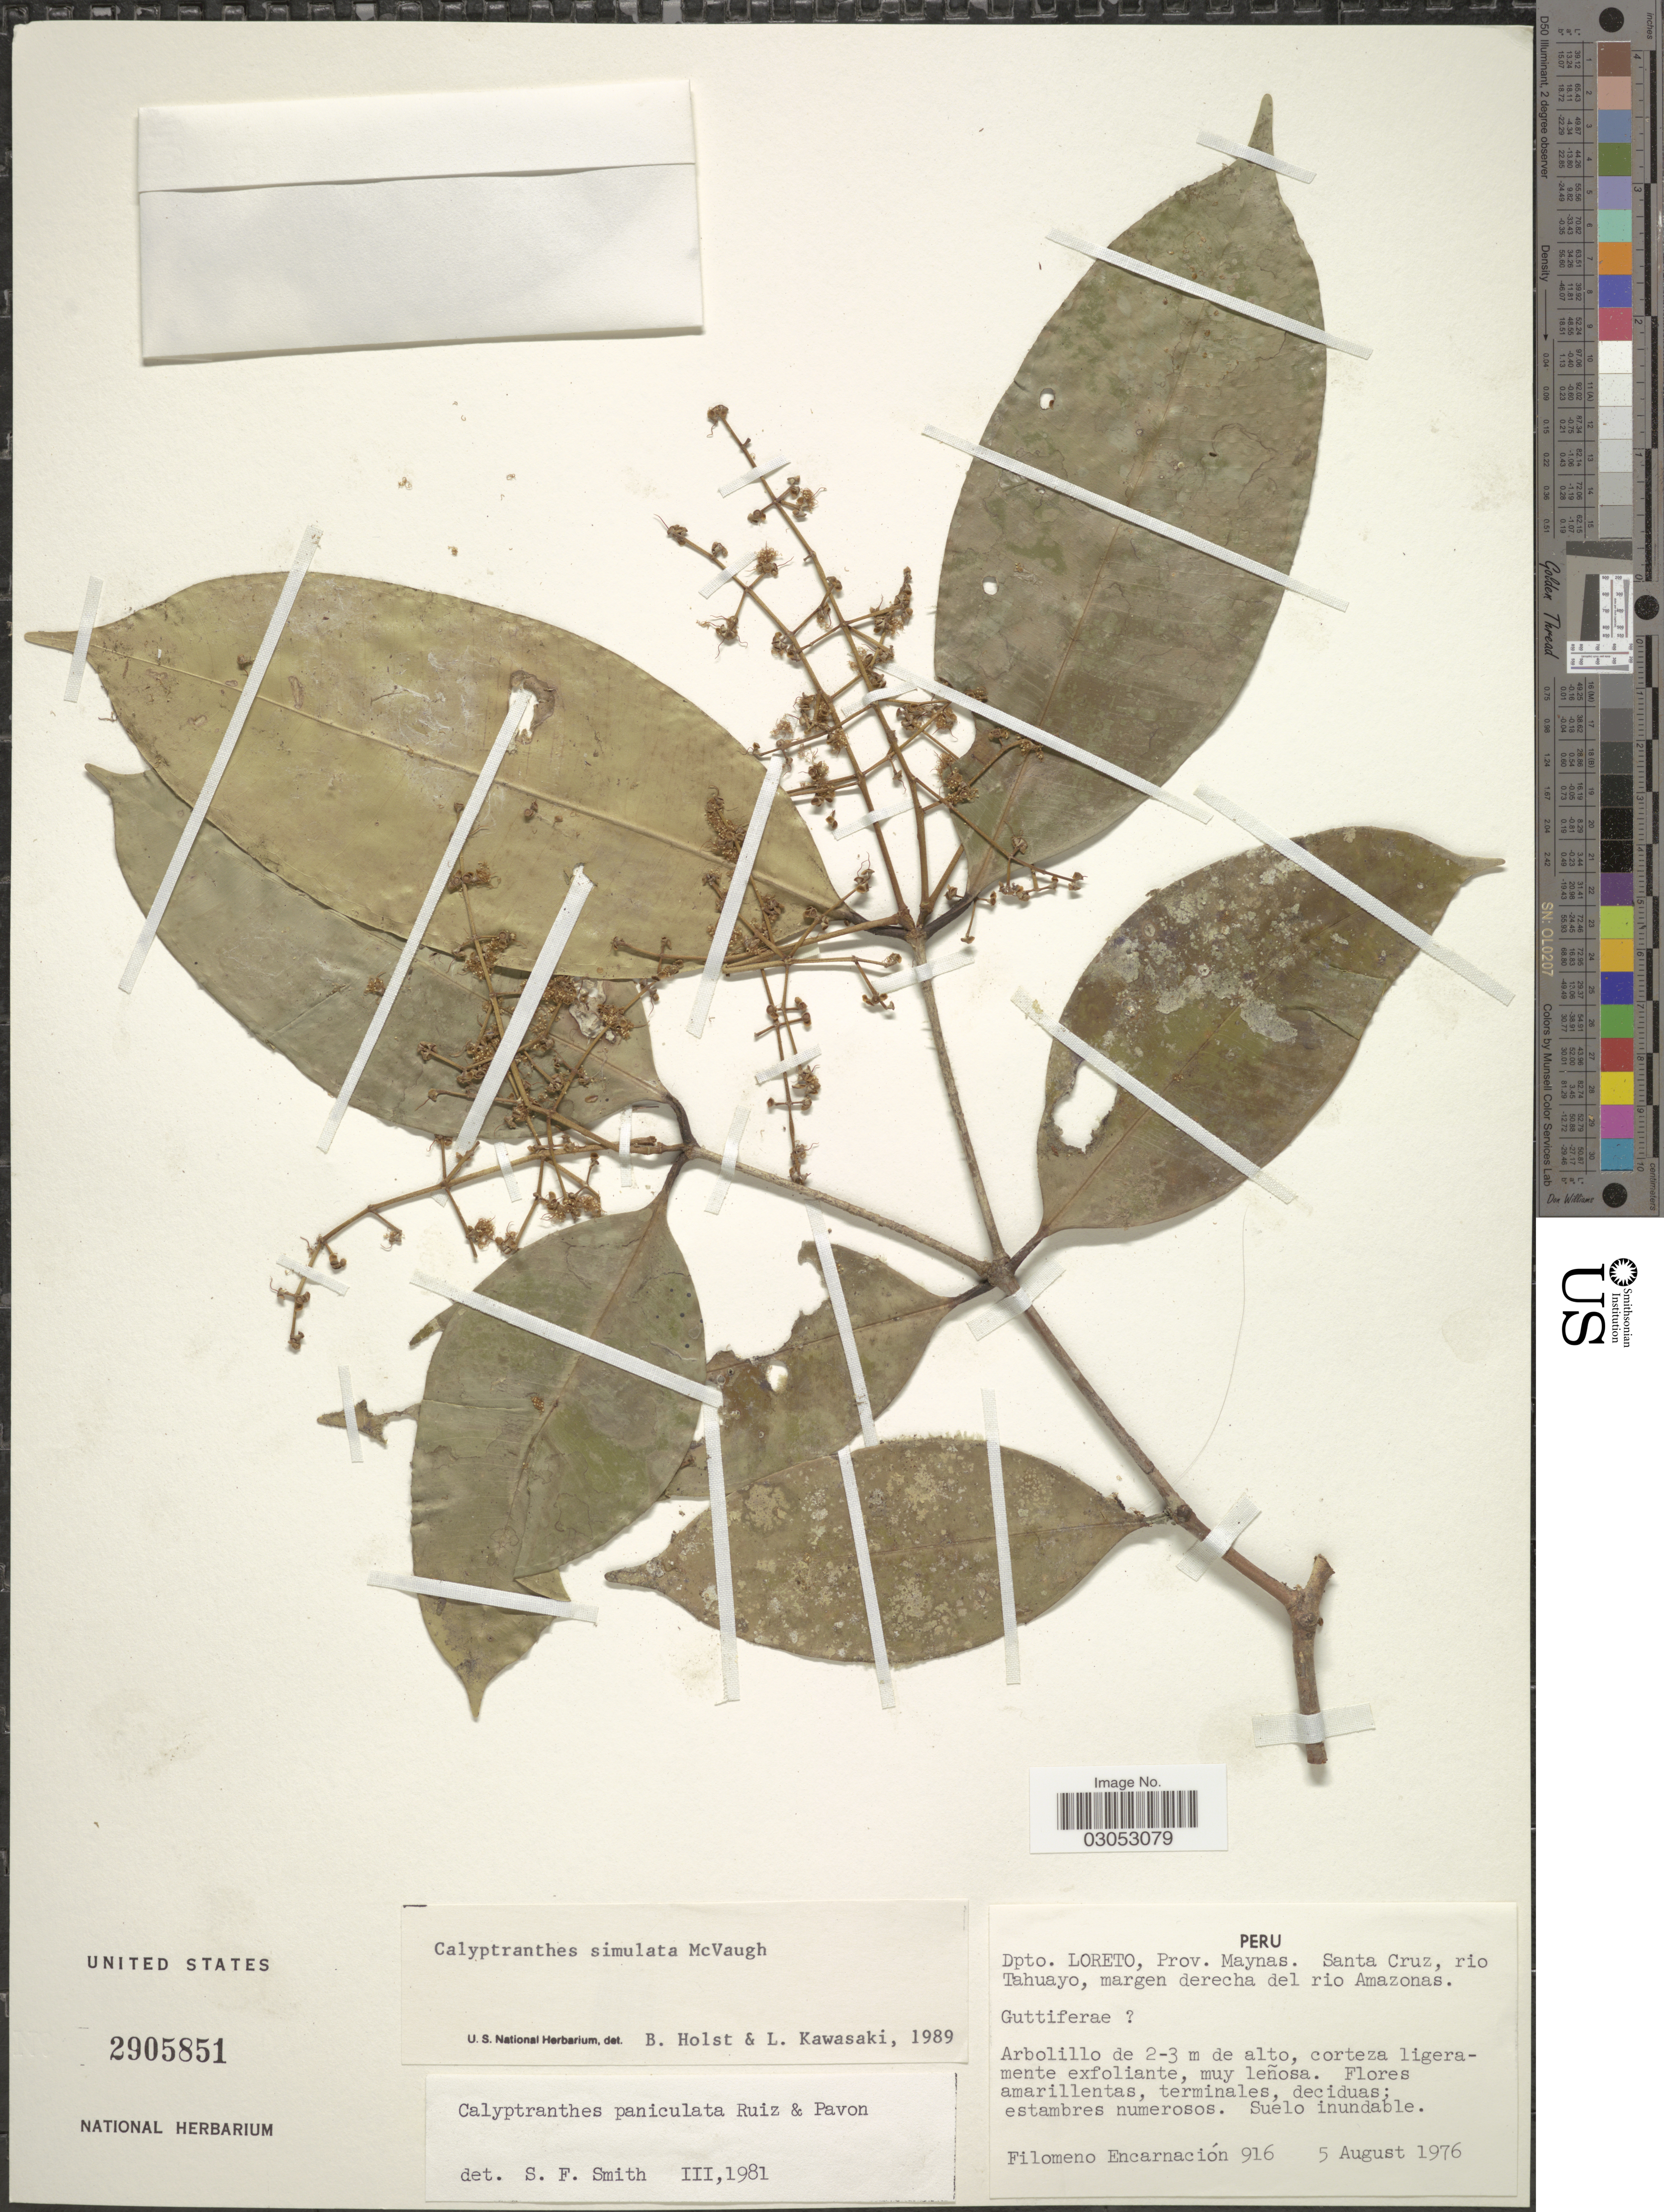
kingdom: Plantae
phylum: Tracheophyta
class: Magnoliopsida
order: Myrtales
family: Myrtaceae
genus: Myrcia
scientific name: Myrcia simulata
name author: (McVaugh) A.R. Lourenço & Parra-Os.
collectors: F. Encarnación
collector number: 916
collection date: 1976-08-05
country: Peru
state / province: Loreto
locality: Dpto. Loreto, Prov. Maynas. Santa Cruz, rio Tahuayo, margen derecha del rio Amazonas.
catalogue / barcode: US 2905851